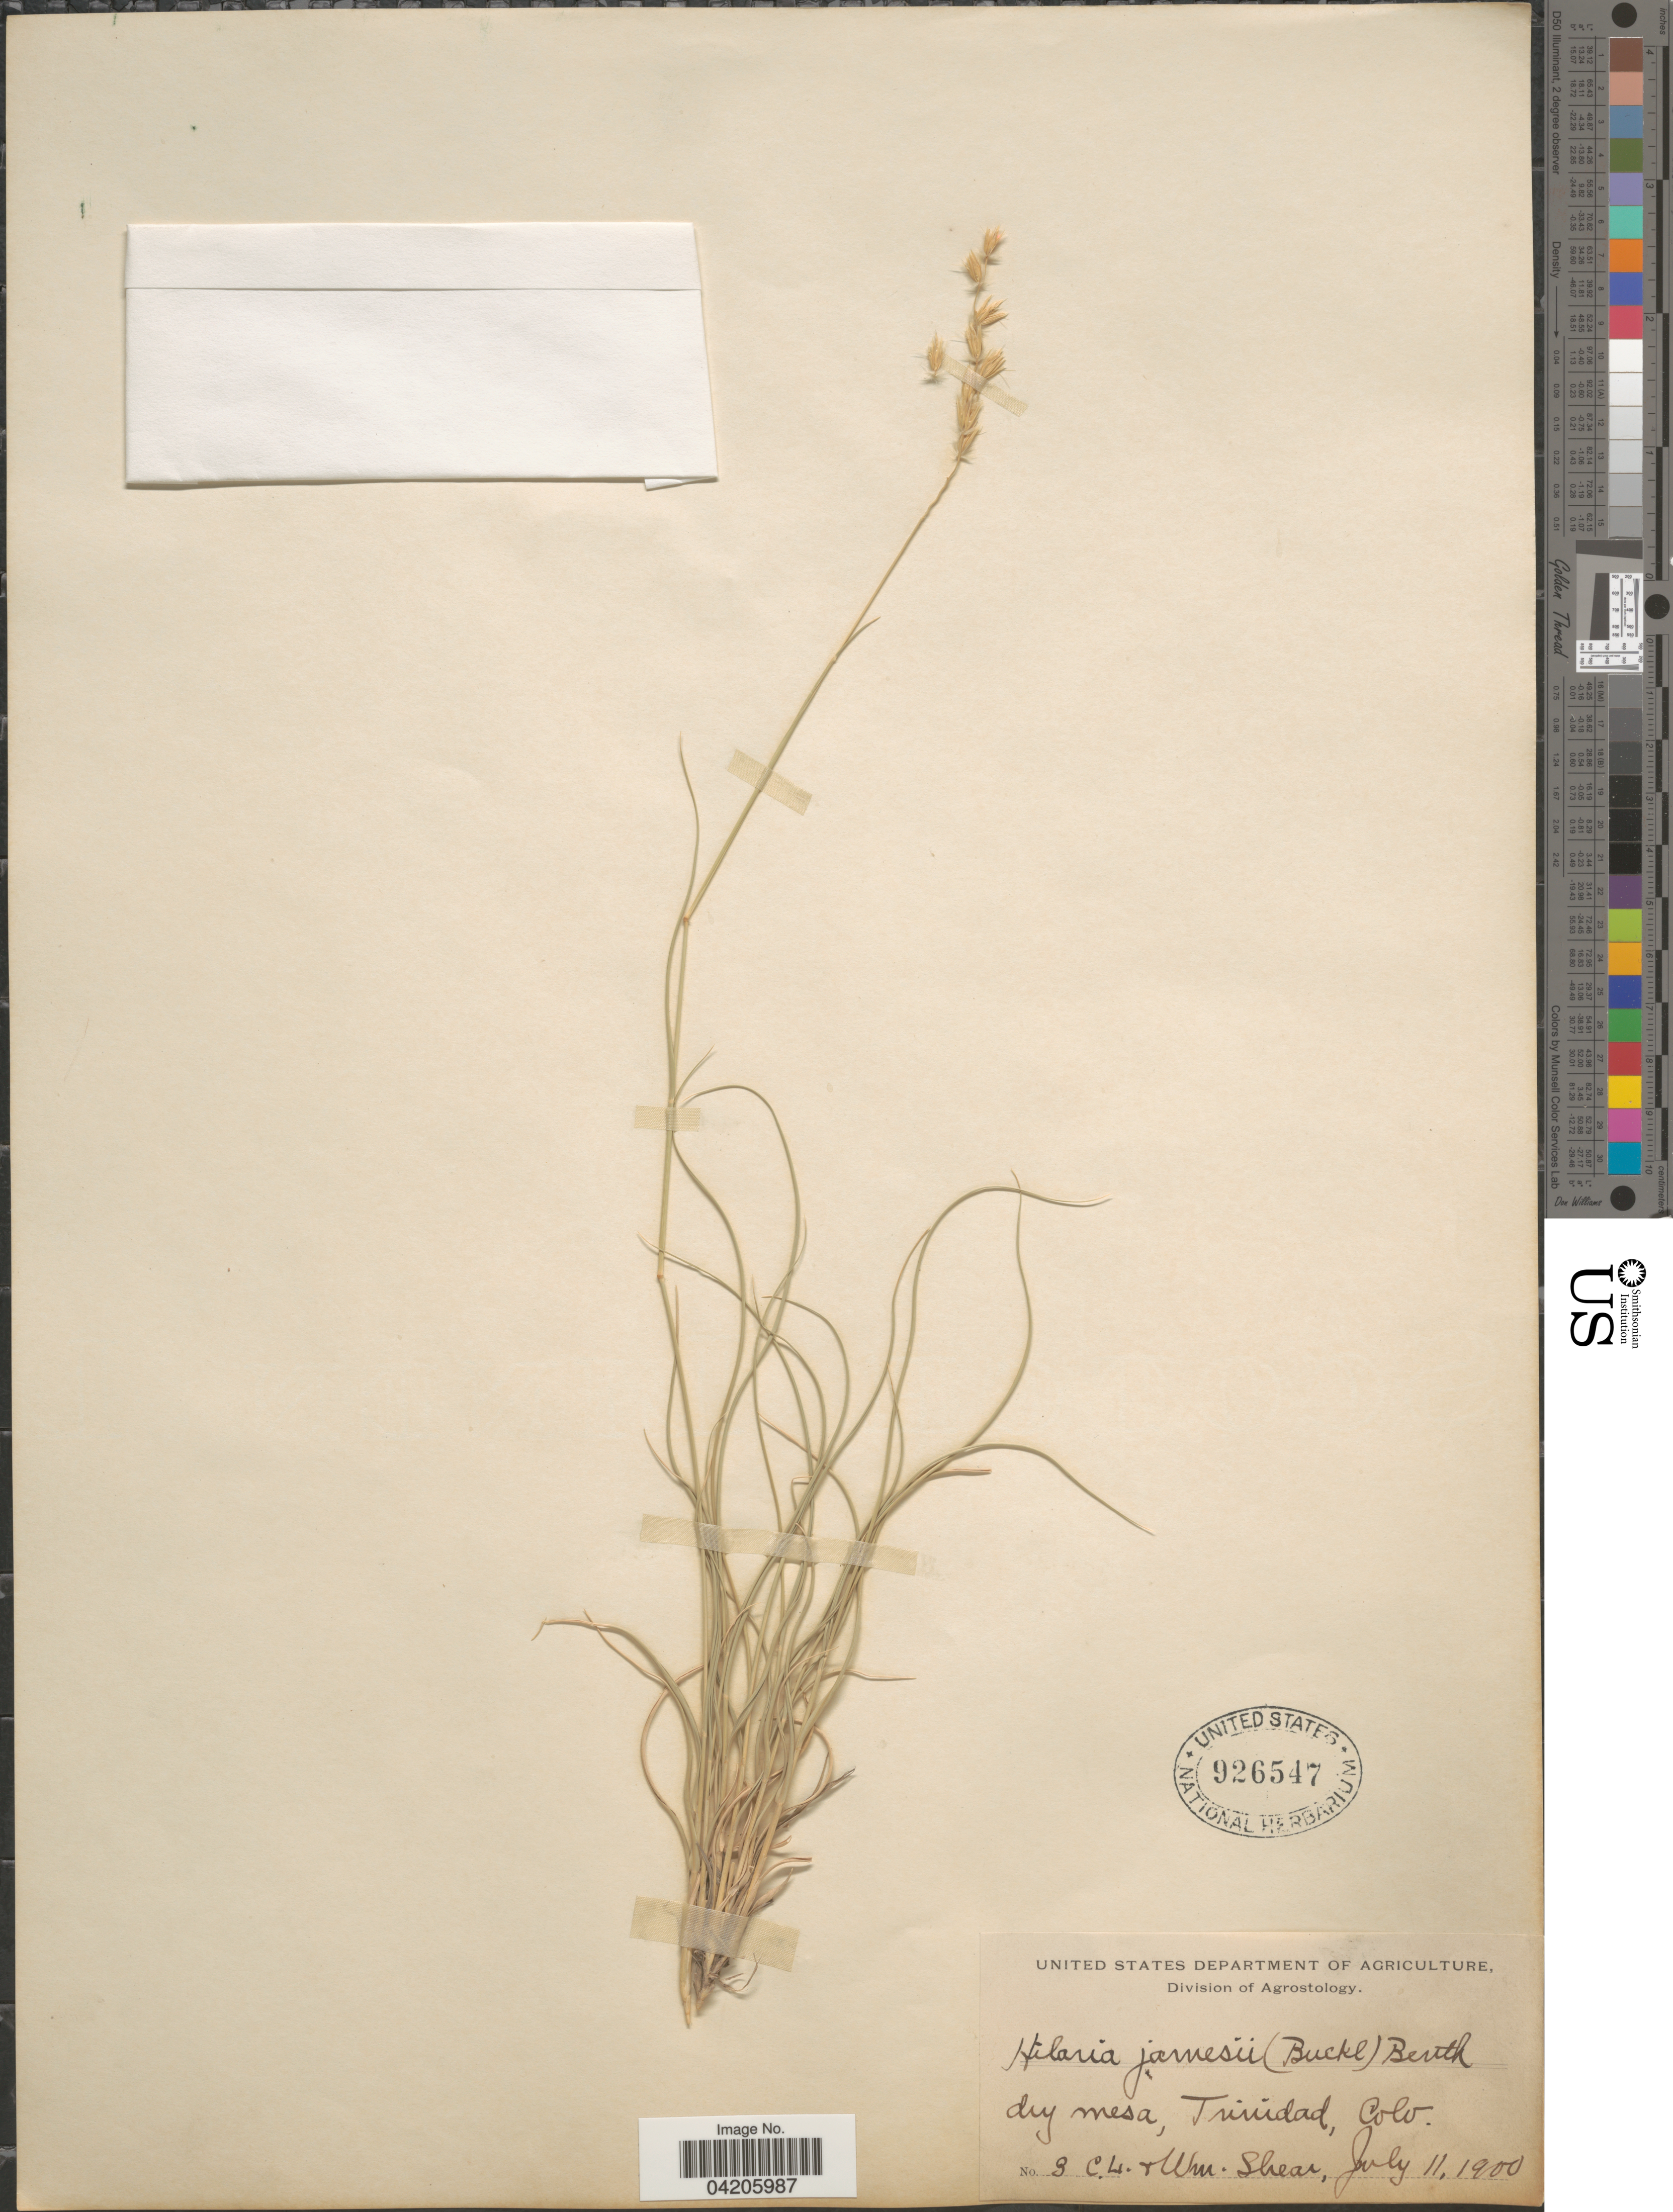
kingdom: Plantae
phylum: Tracheophyta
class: Liliopsida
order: Poales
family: Poaceae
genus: Hilaria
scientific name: Hilaria jamesii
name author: (Torr.) Benth.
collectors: C. L. Shear & W. Shear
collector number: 3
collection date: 1900-07-11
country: United States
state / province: Colorado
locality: Dry mesa, Trinidad.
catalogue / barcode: US 926547